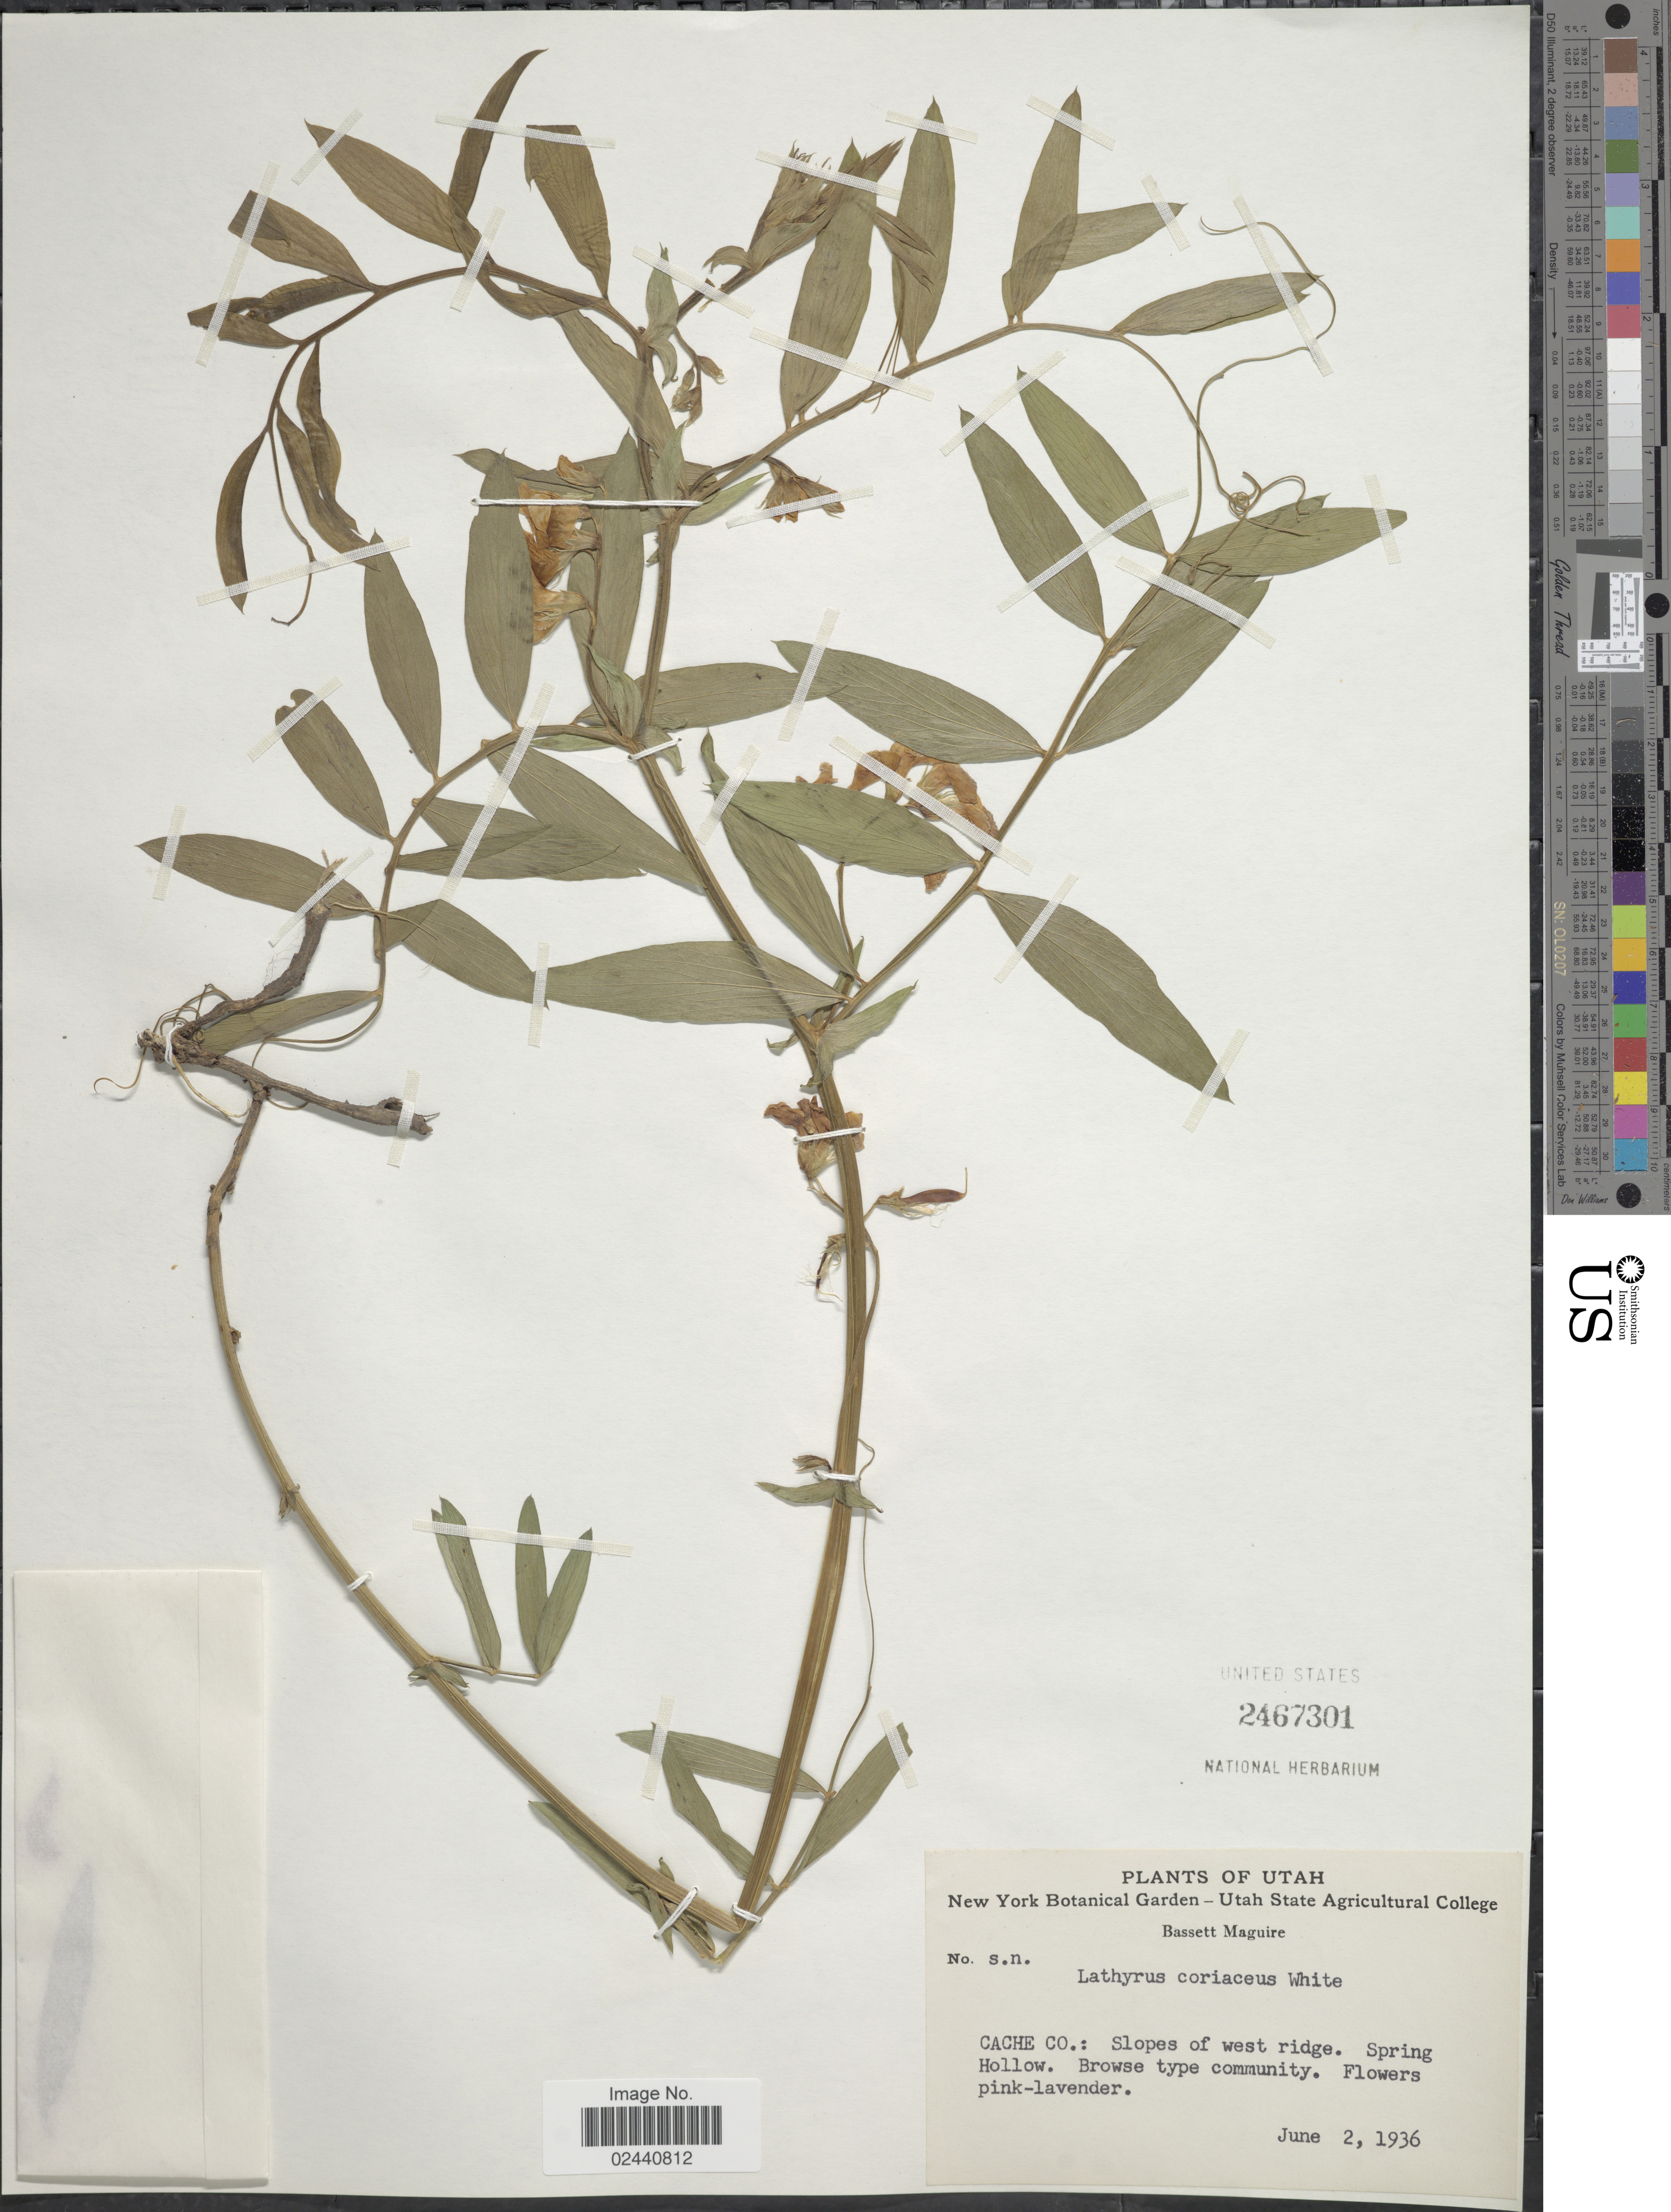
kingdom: Plantae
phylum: Tracheophyta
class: Magnoliopsida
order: Fabales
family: Fabaceae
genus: Lathyrus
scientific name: Lathyrus lanszwertii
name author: Kellogg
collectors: B. Maguire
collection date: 1936-06-02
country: United States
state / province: Utah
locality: Cache Co.: Slopes west ridge. Spring Hollow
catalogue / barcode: US 2467301